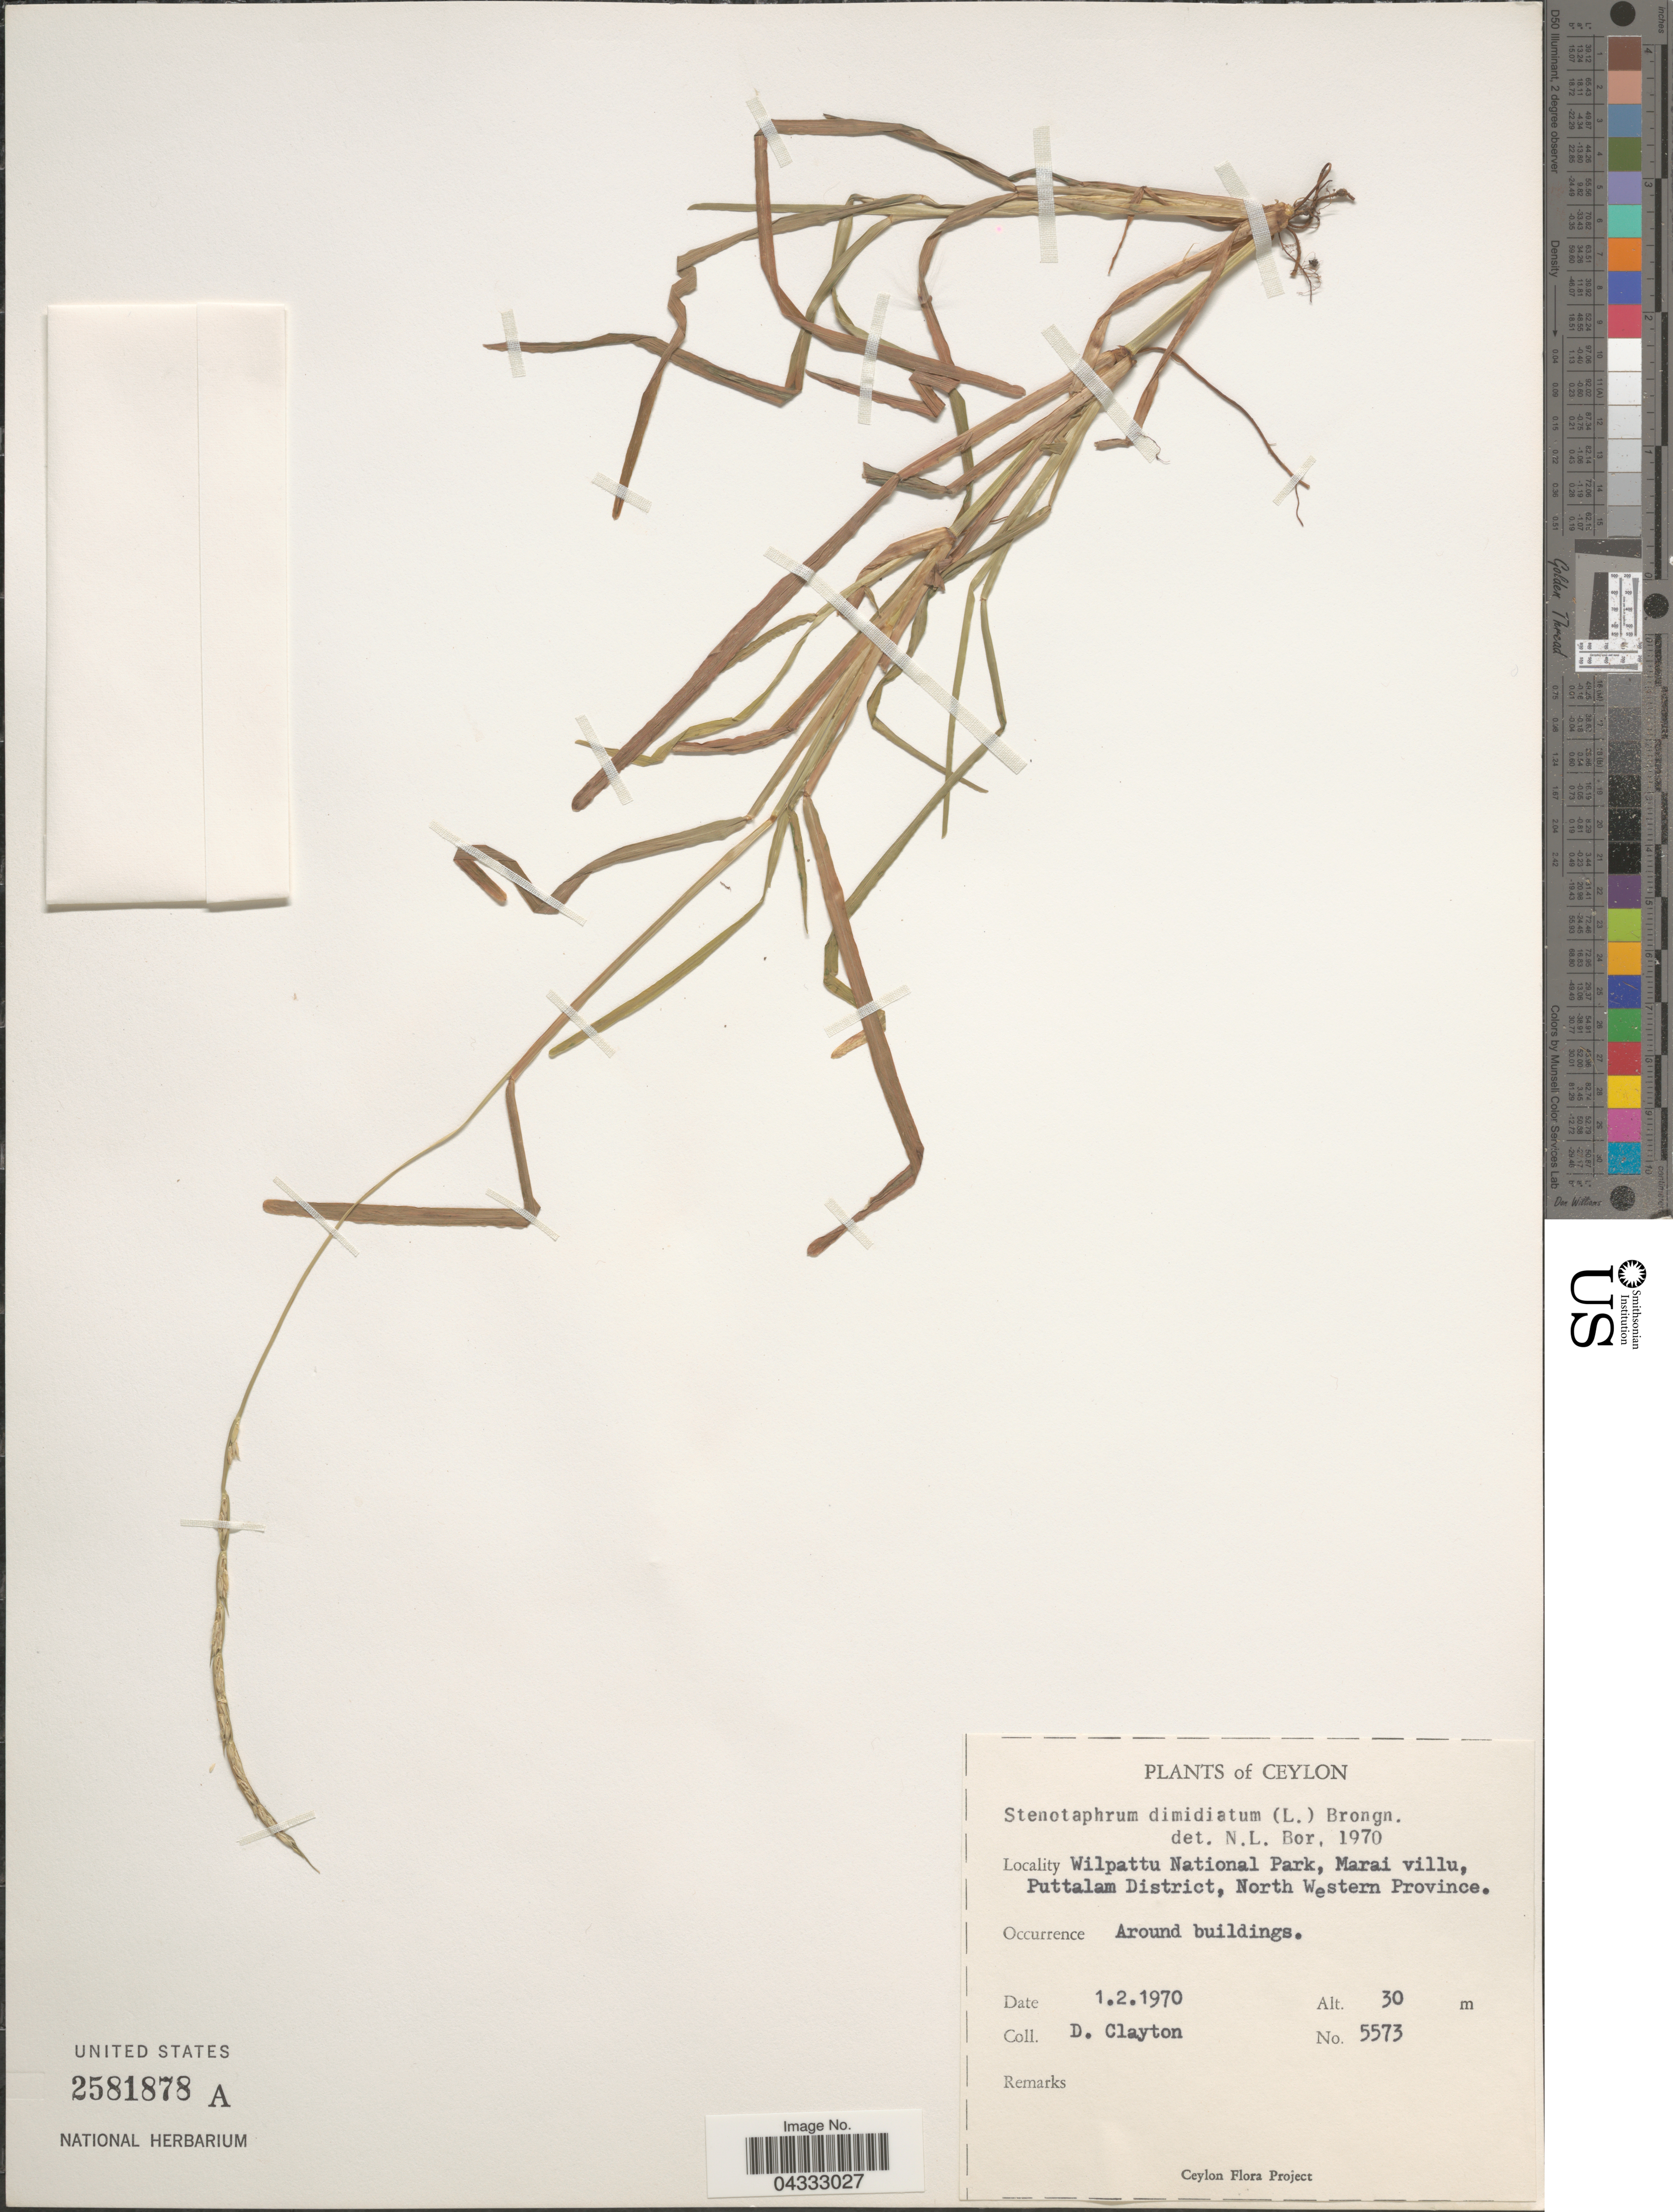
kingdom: Plantae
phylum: Tracheophyta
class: Liliopsida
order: Poales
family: Poaceae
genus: Stenotaphrum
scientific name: Stenotaphrum dimidiatum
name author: (L.) Brongn.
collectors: D. Clayton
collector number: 5573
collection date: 1970-02-01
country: Sri Lanka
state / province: North Western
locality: Ceylon. Wilpattu National Park, Marai villu, Puttalam District. Around buildings.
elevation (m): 30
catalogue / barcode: US 2581878A